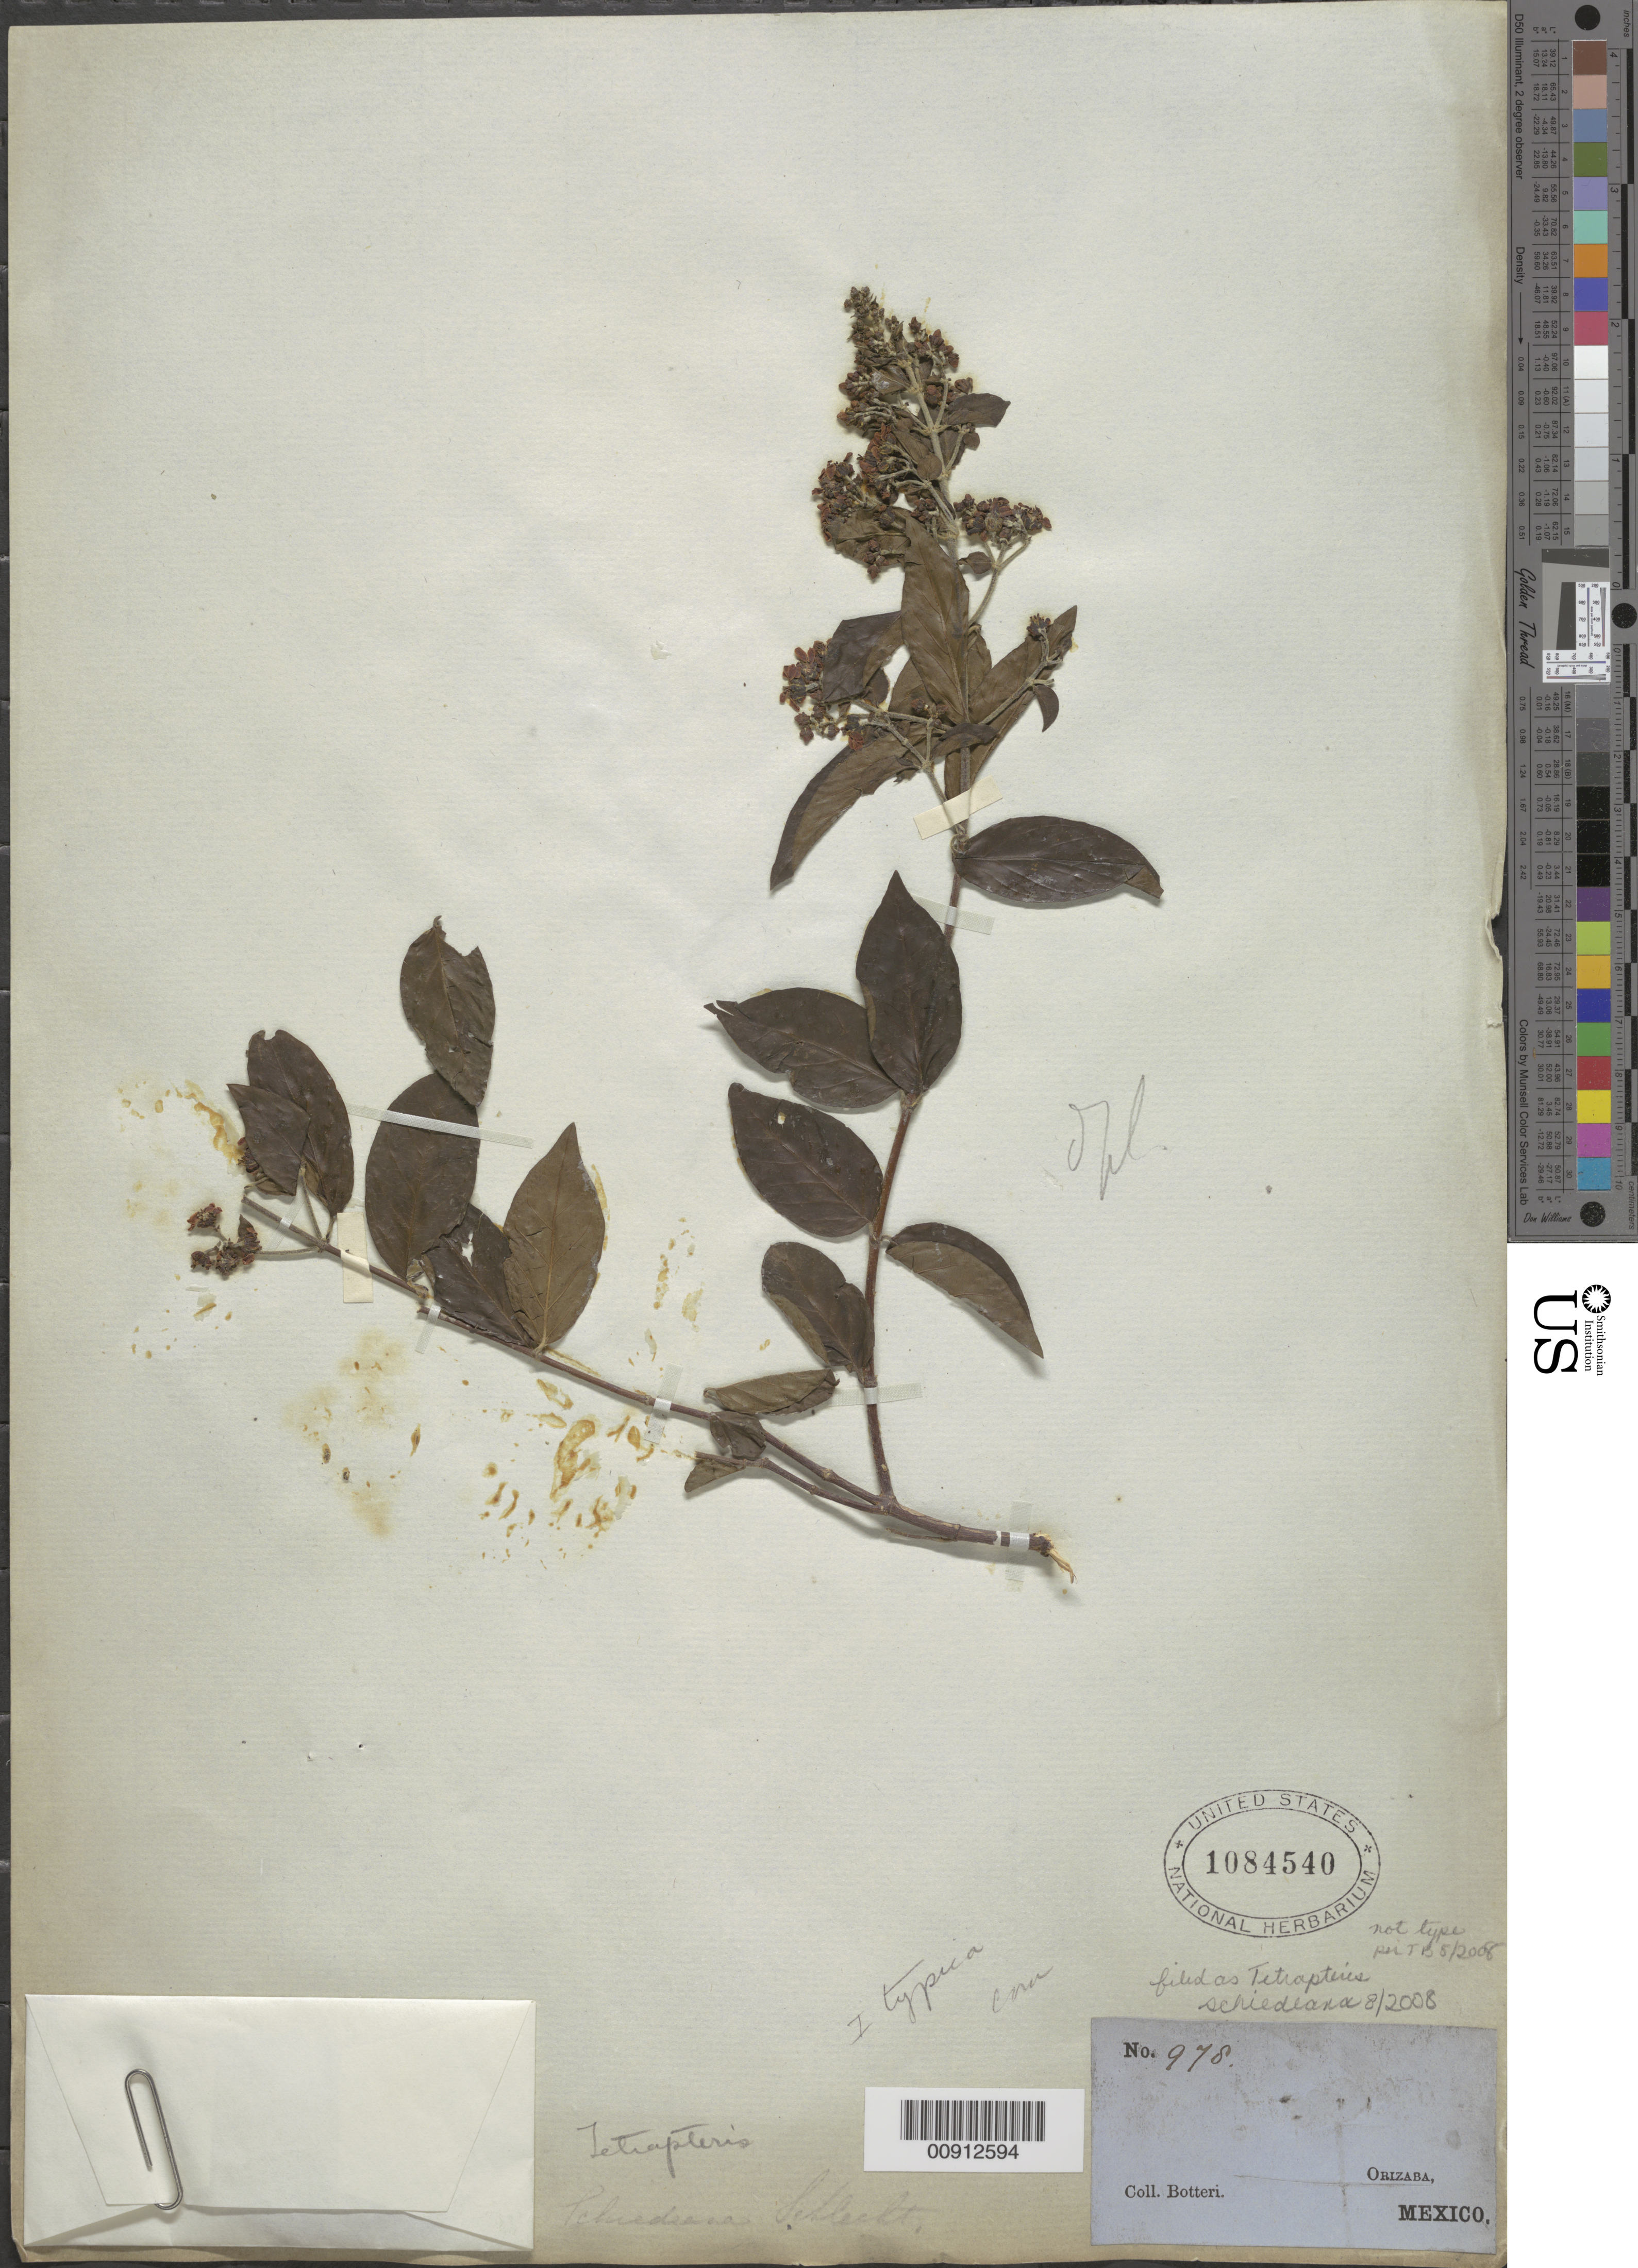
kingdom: Plantae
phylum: Tracheophyta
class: Magnoliopsida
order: Malpighiales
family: Malpighiaceae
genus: Tetrapterys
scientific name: Tetrapterys schiedeana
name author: Schltdl. & Cham.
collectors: M. Botteri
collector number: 978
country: Mexico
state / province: Veracruz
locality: Orizaba.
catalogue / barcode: US 1084540